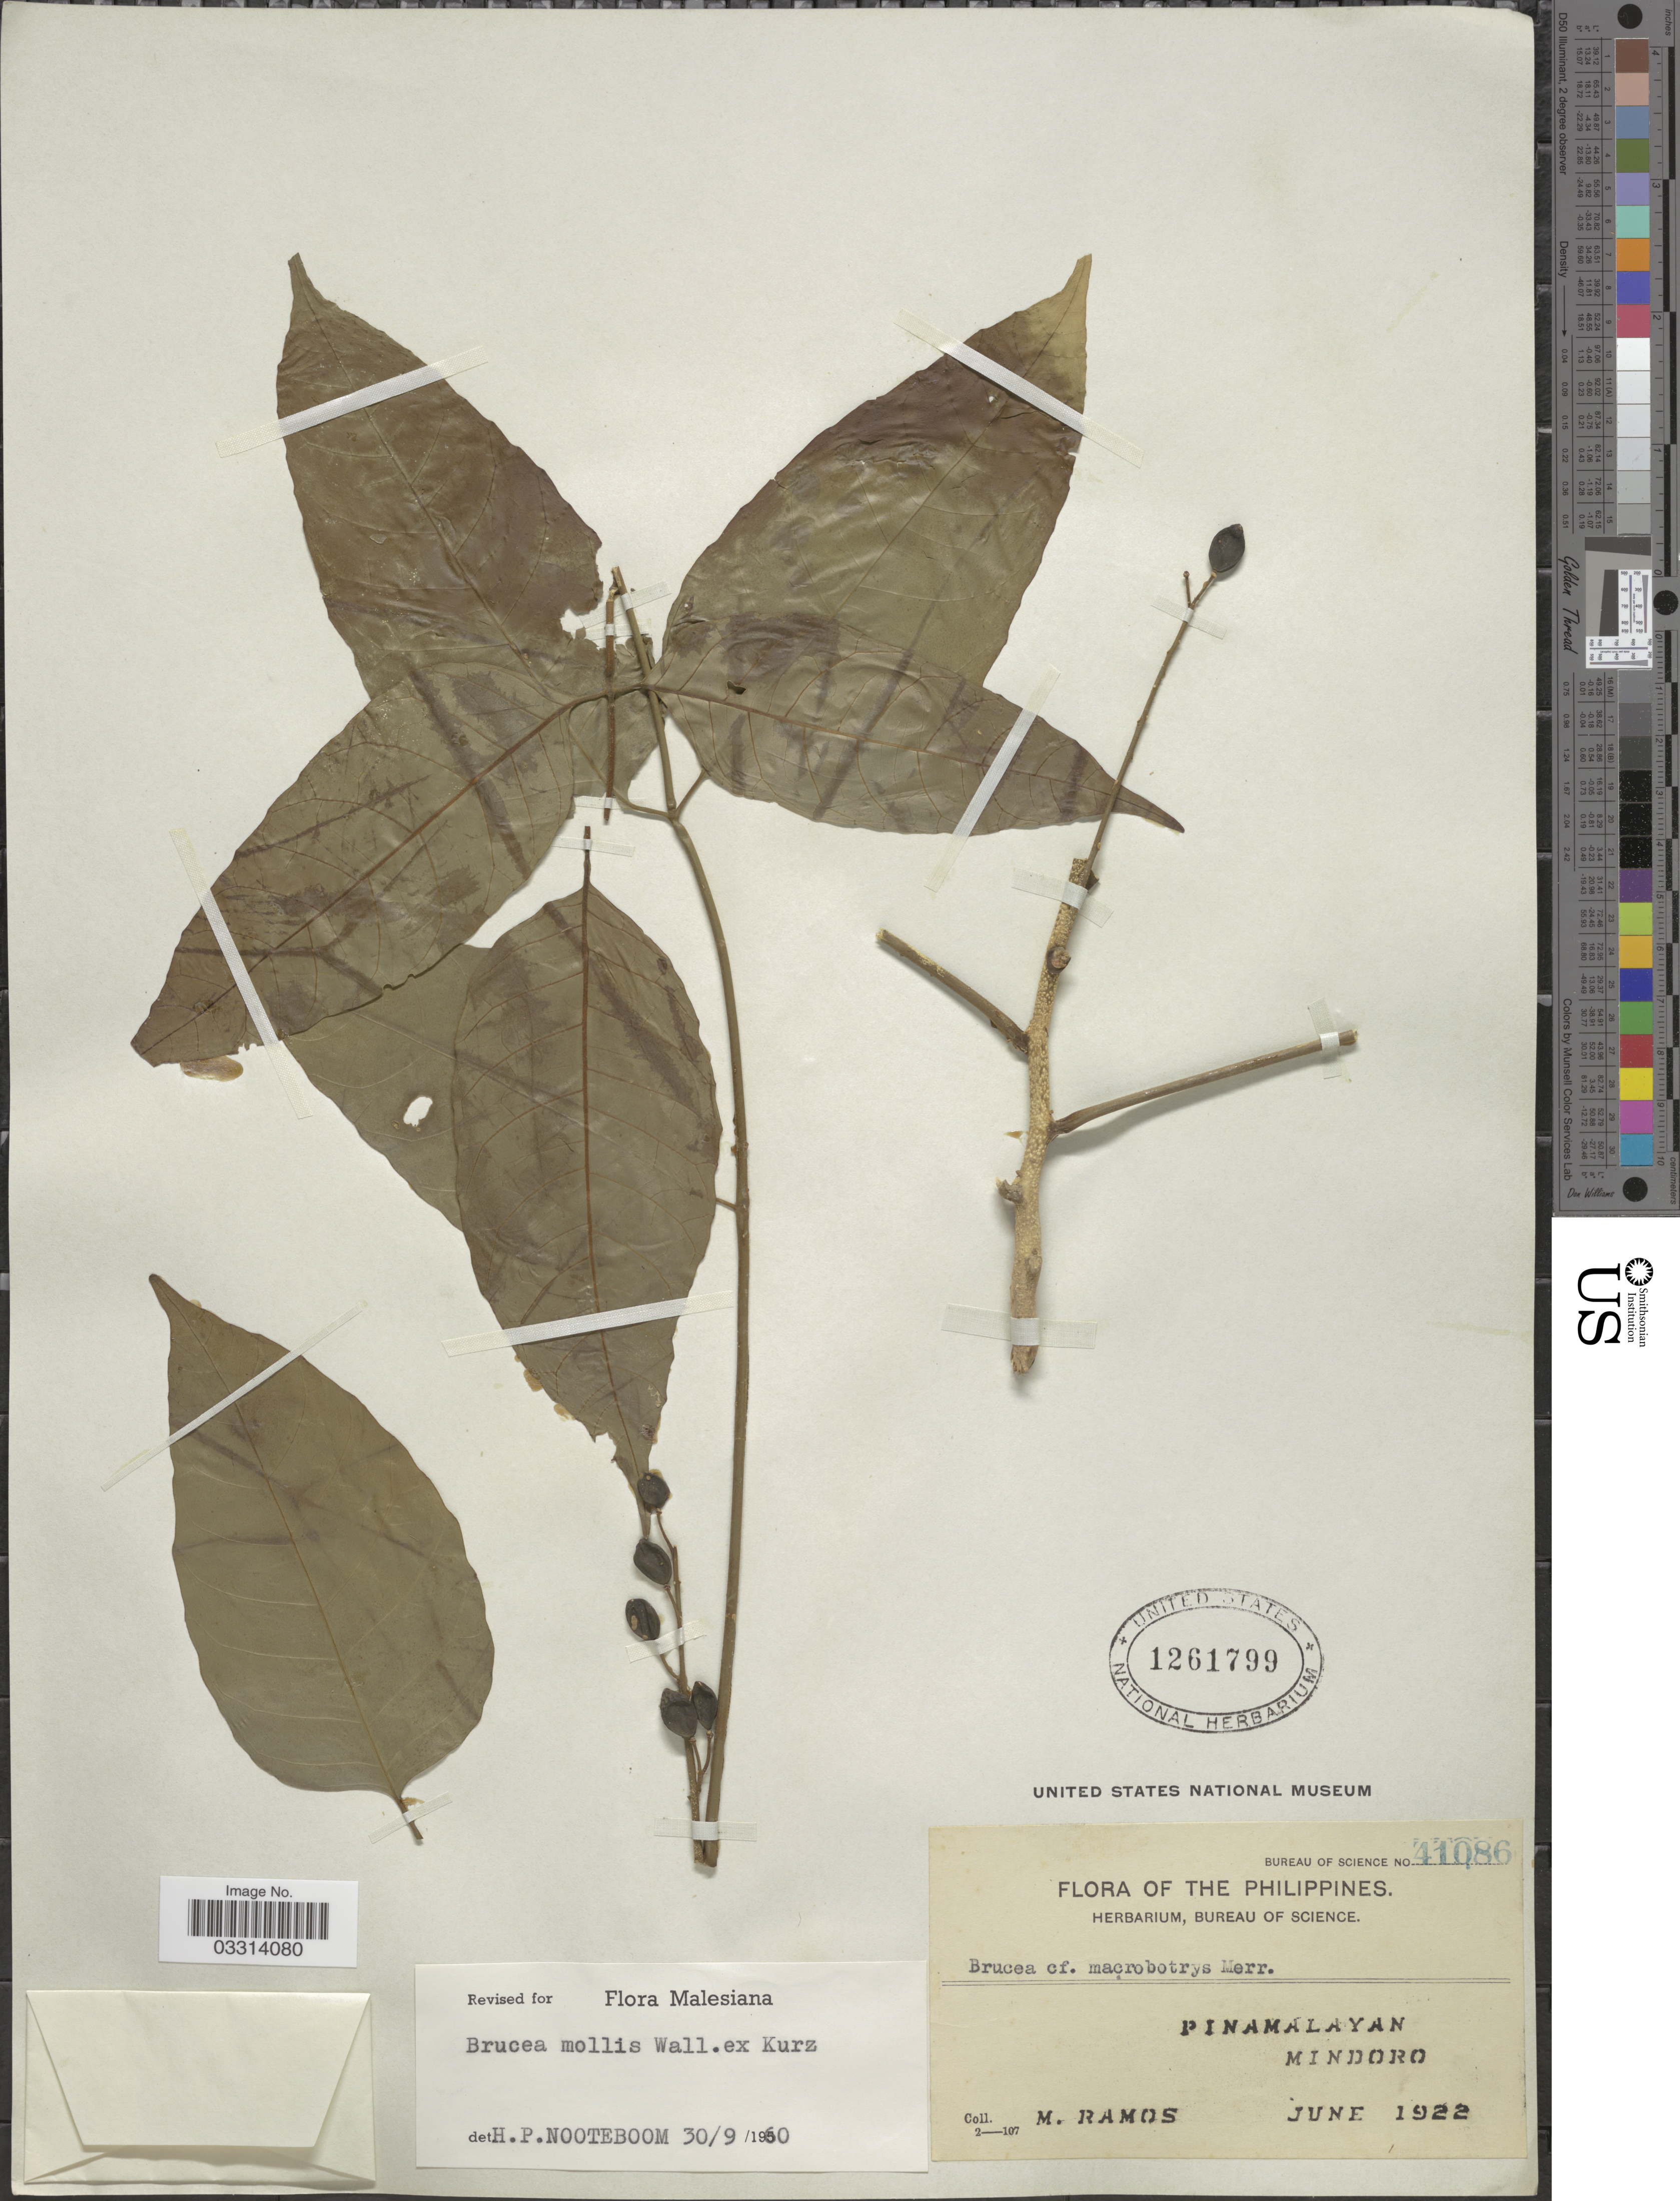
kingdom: Plantae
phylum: Tracheophyta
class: Magnoliopsida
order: Sapindales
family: Simaroubaceae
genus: Brucea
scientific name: Brucea mollis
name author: Wall. ex Kurz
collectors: M. Ramos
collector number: Bureau of Science 41086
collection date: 1922-06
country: Philippines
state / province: Mimaropa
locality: Pinamalayan, Mindoro.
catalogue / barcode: US 1261799